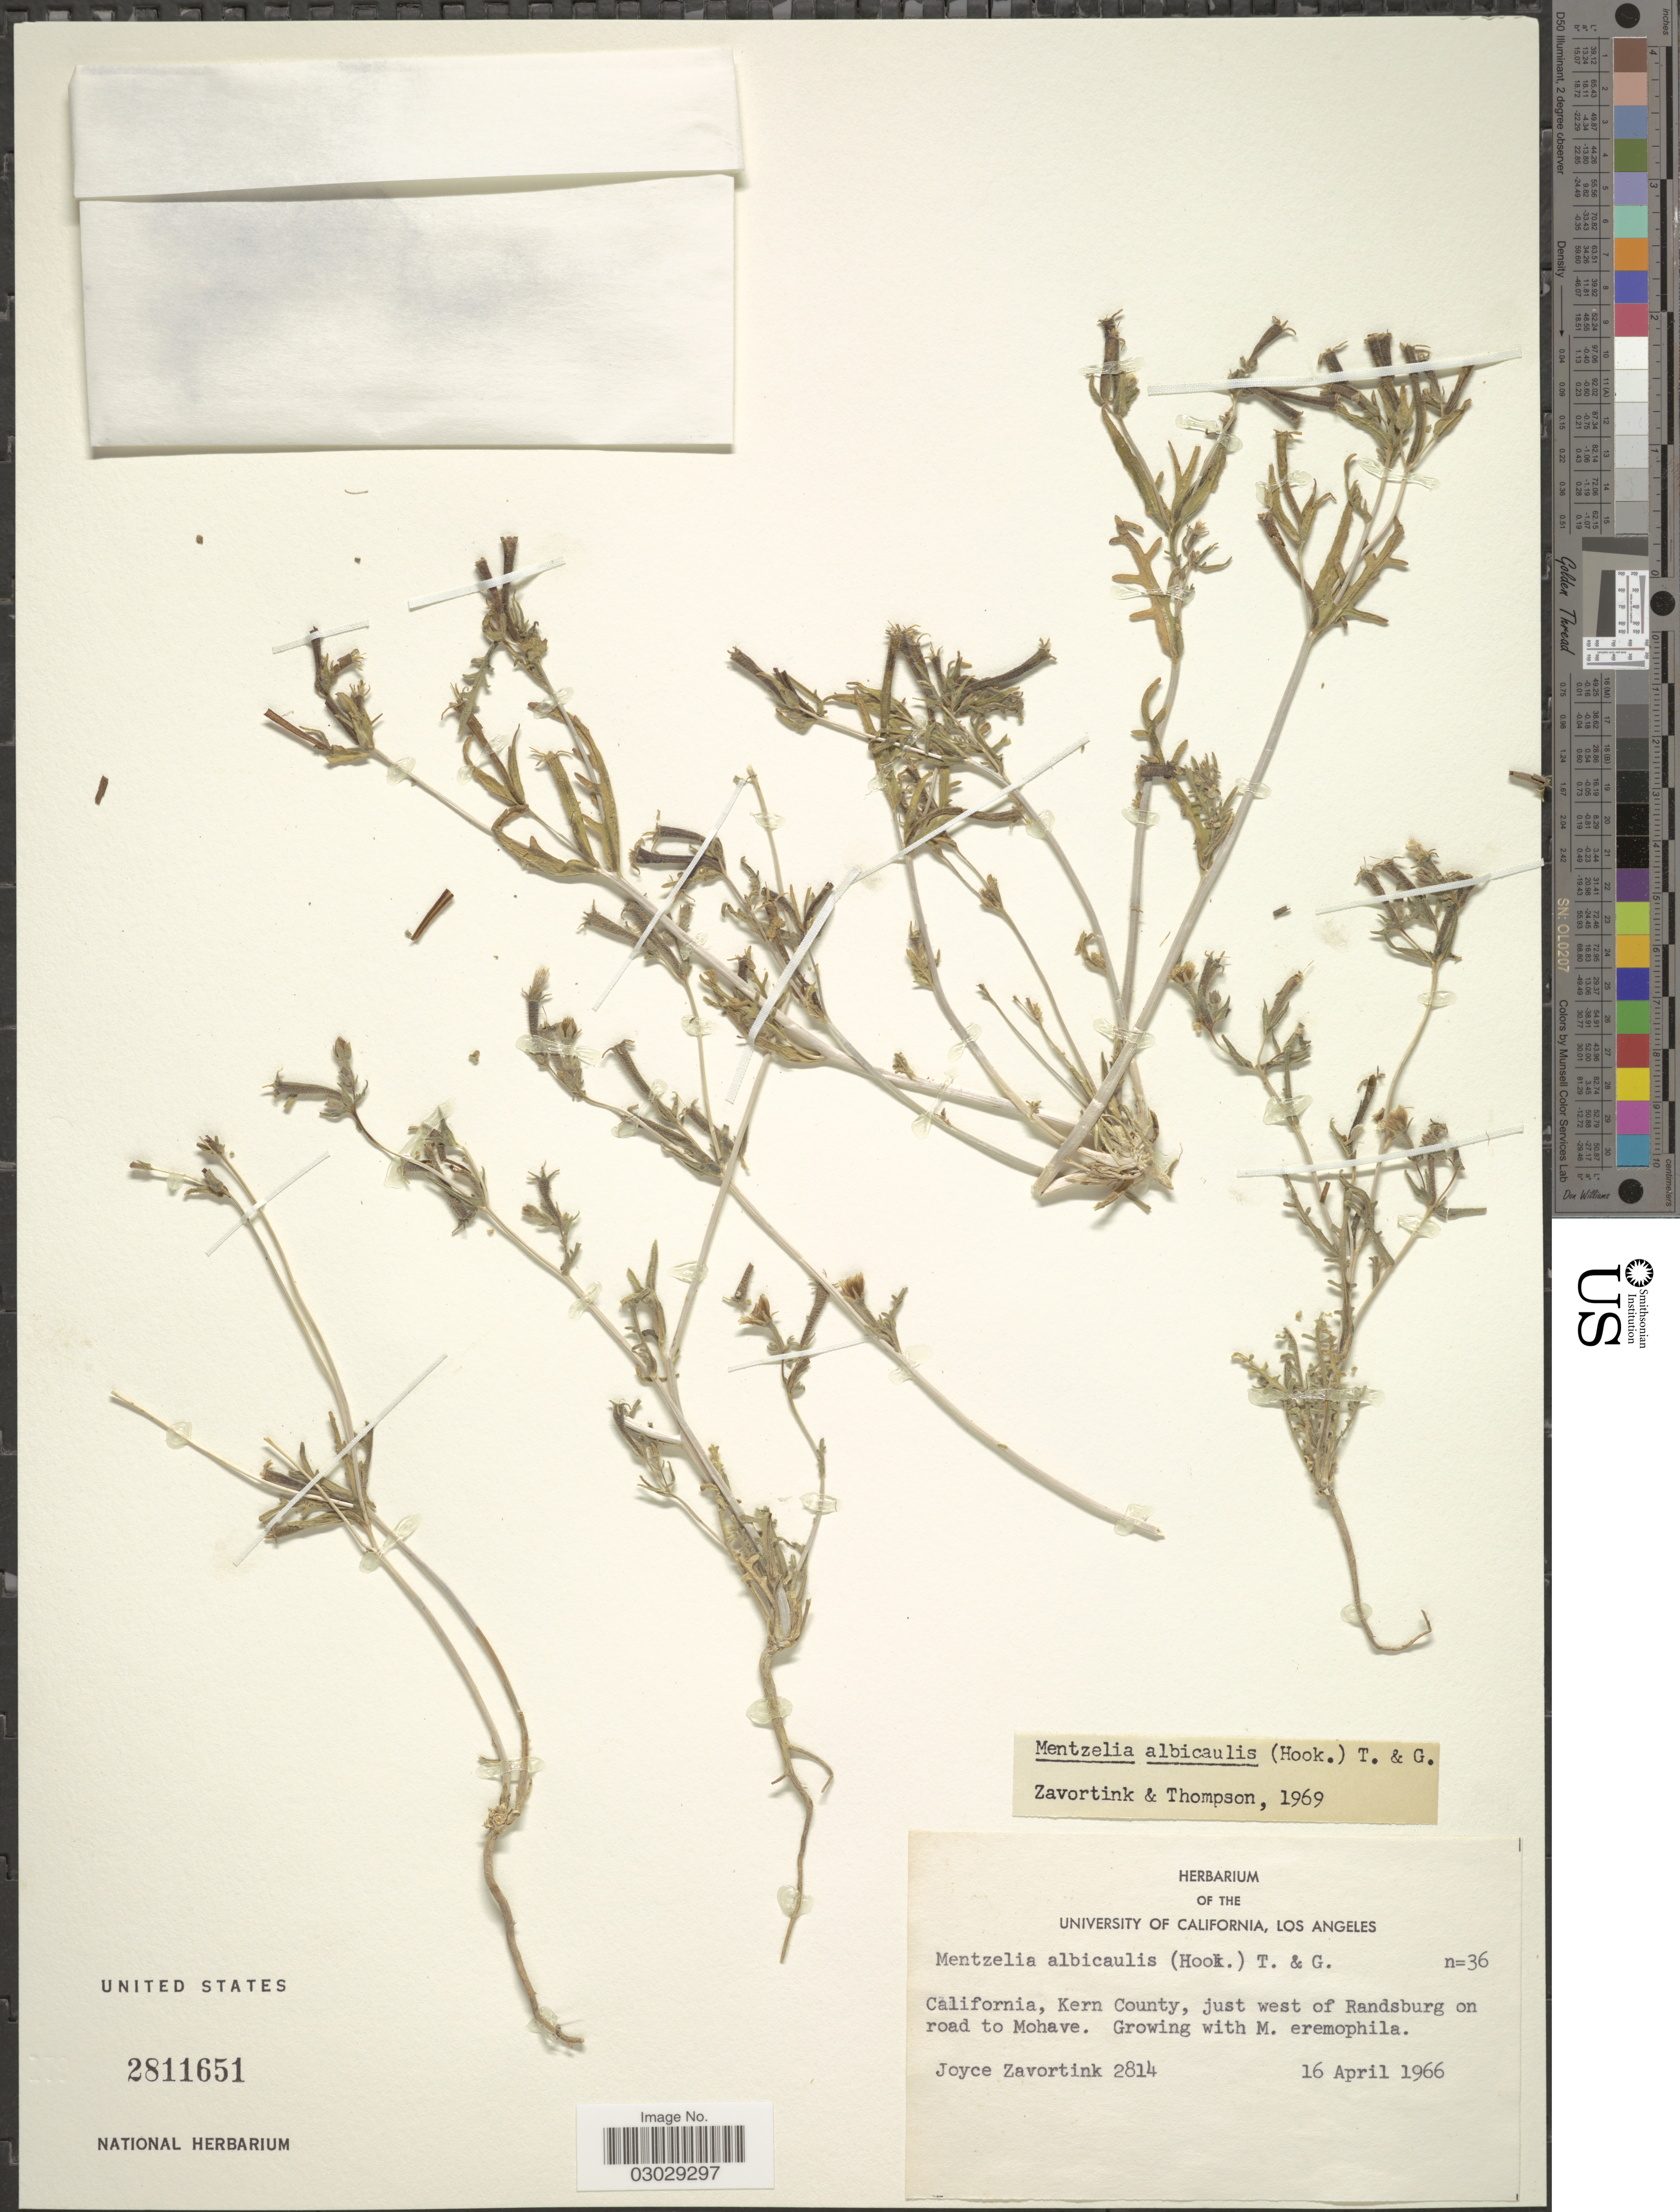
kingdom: Plantae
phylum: Tracheophyta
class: Magnoliopsida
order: Cornales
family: Loasaceae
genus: Mentzelia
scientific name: Mentzelia albicaulis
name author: (Douglas ex Hook.) Douglas ex Torr. & A. Gray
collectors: J. Zavortink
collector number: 2814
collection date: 1966-04-16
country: United States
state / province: California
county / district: Kern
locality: Kern County, just west of Randsburg on road to Mohave.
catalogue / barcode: US 2811651